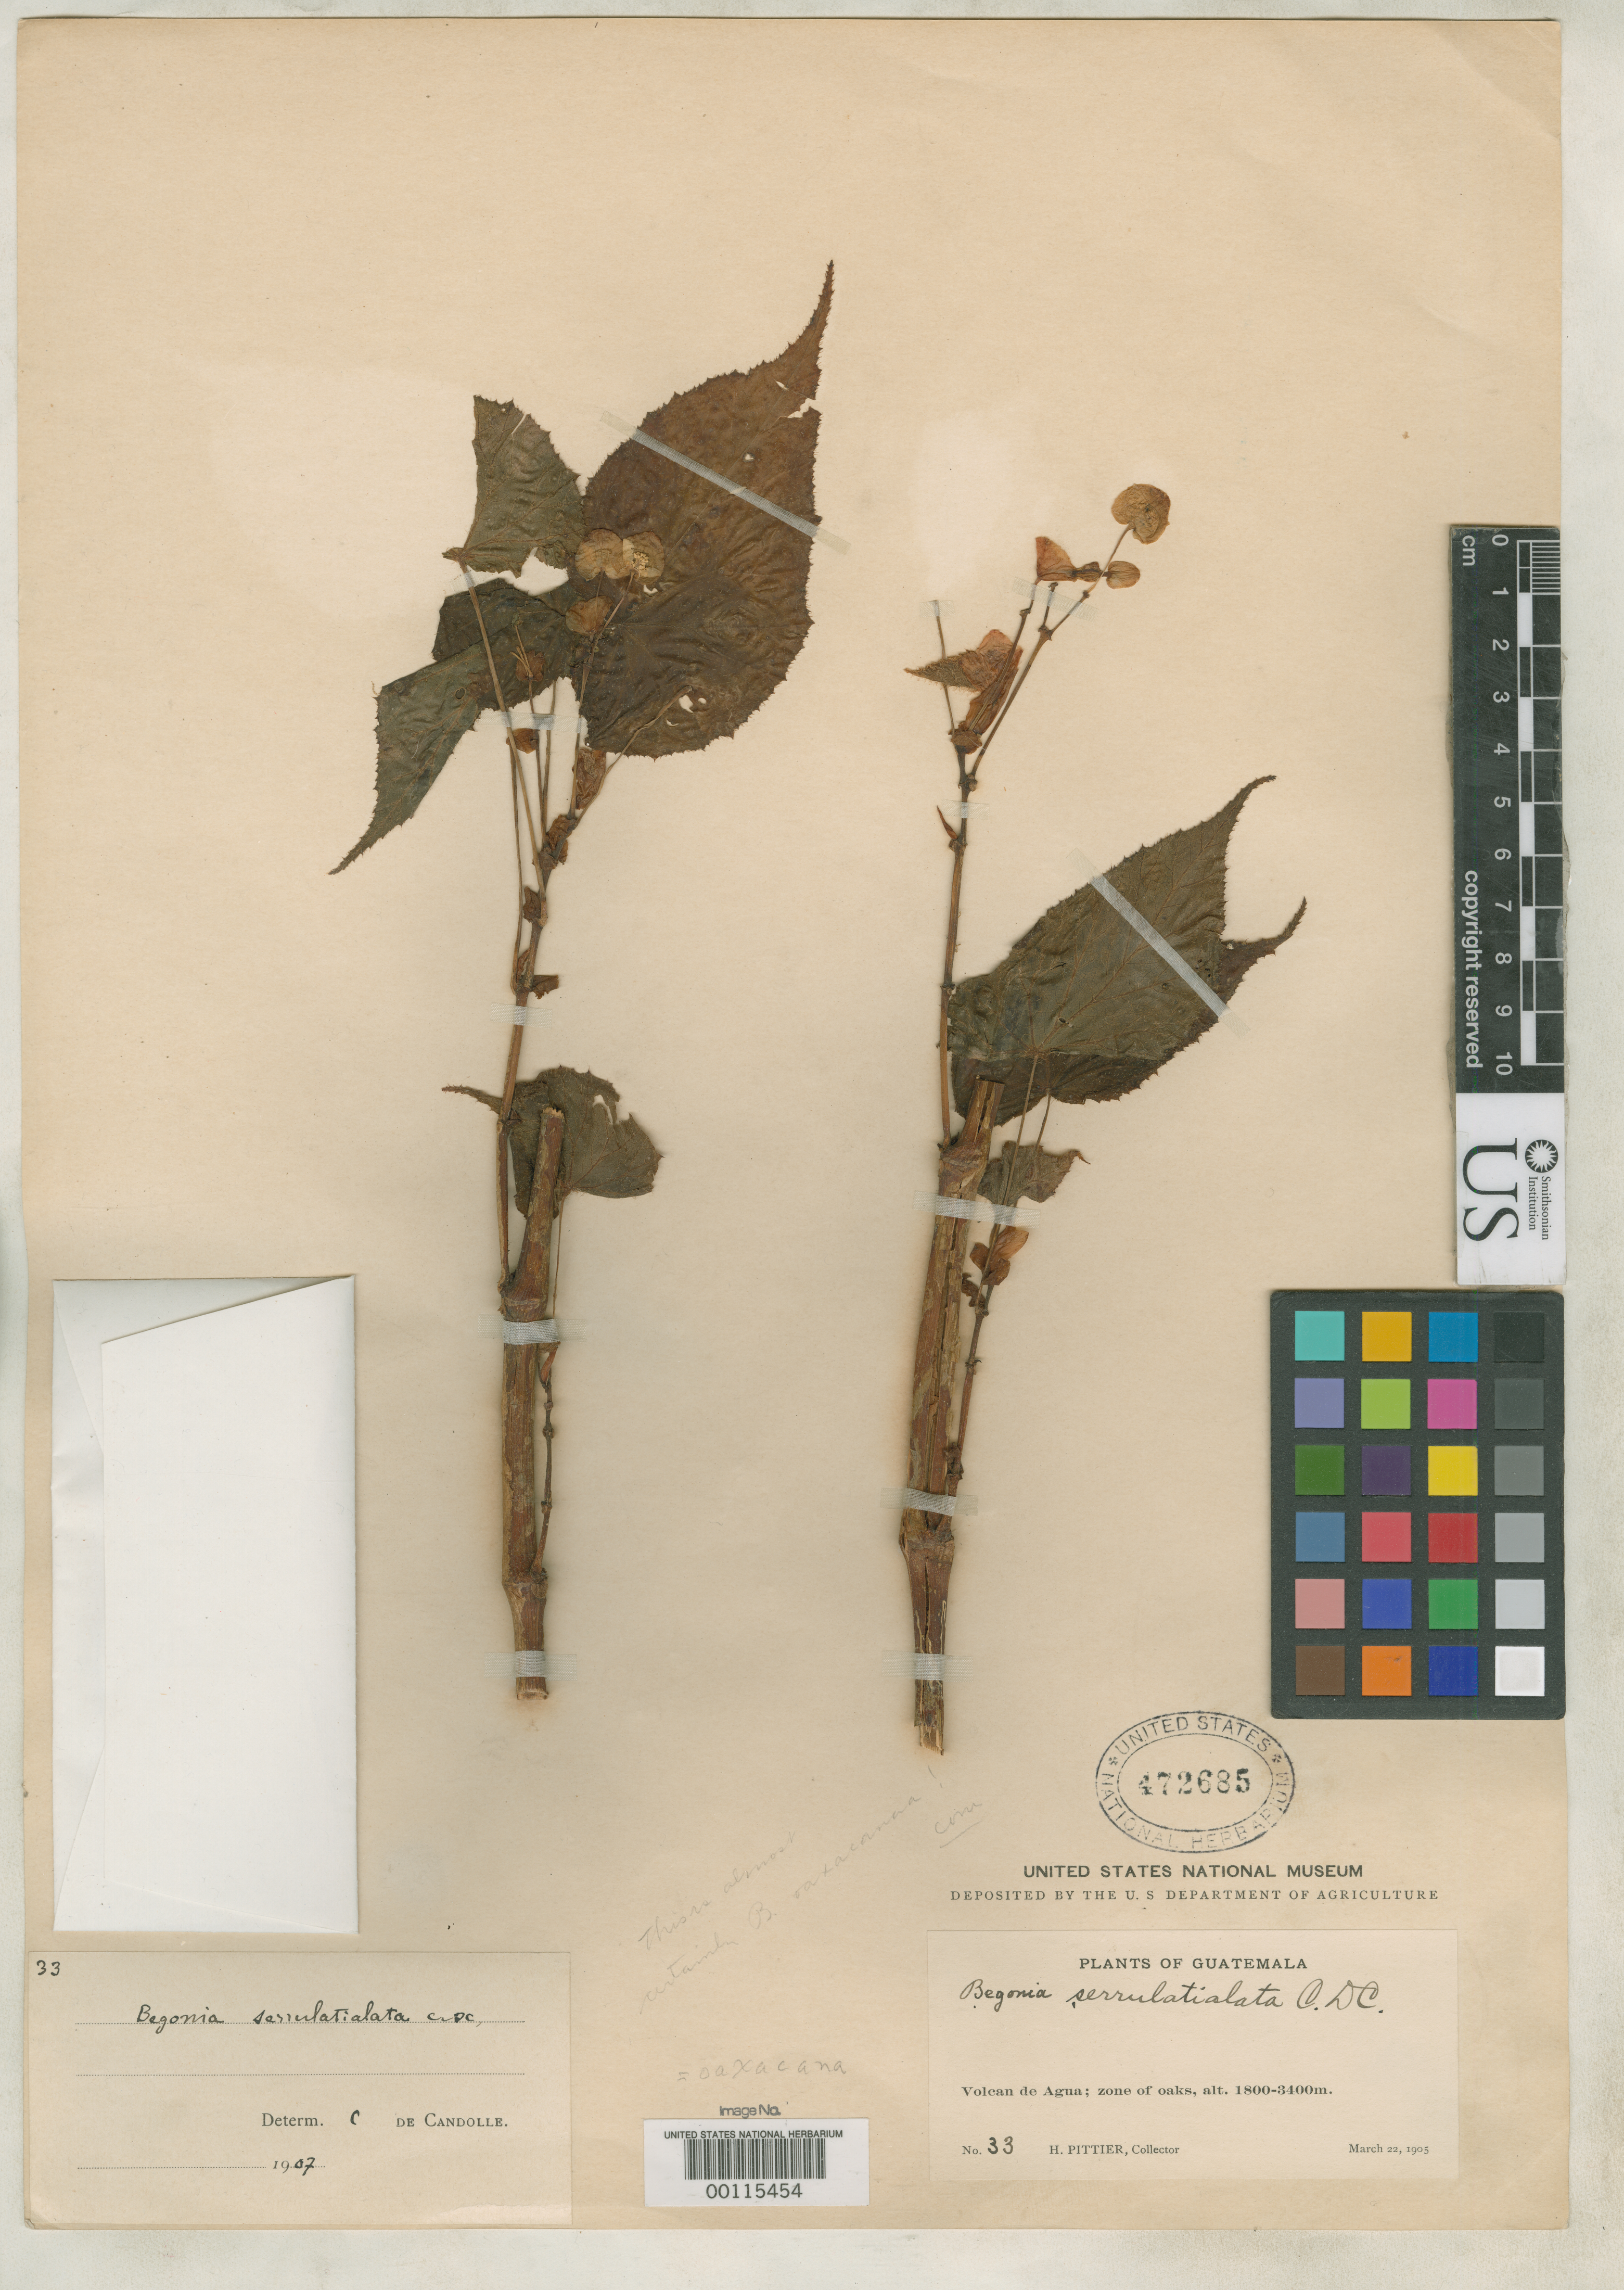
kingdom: Plantae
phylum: Tracheophyta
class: Magnoliopsida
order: Cucurbitales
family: Begoniaceae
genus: Begonia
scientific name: Begonia serrulatoala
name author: C. DC.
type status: Holotype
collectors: H. F. Pittier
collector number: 33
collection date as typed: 22 Mar 1905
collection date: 1905-03-22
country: Guatemala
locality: De Agua Volcano, in zona quercuum.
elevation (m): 1800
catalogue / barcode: US 472685